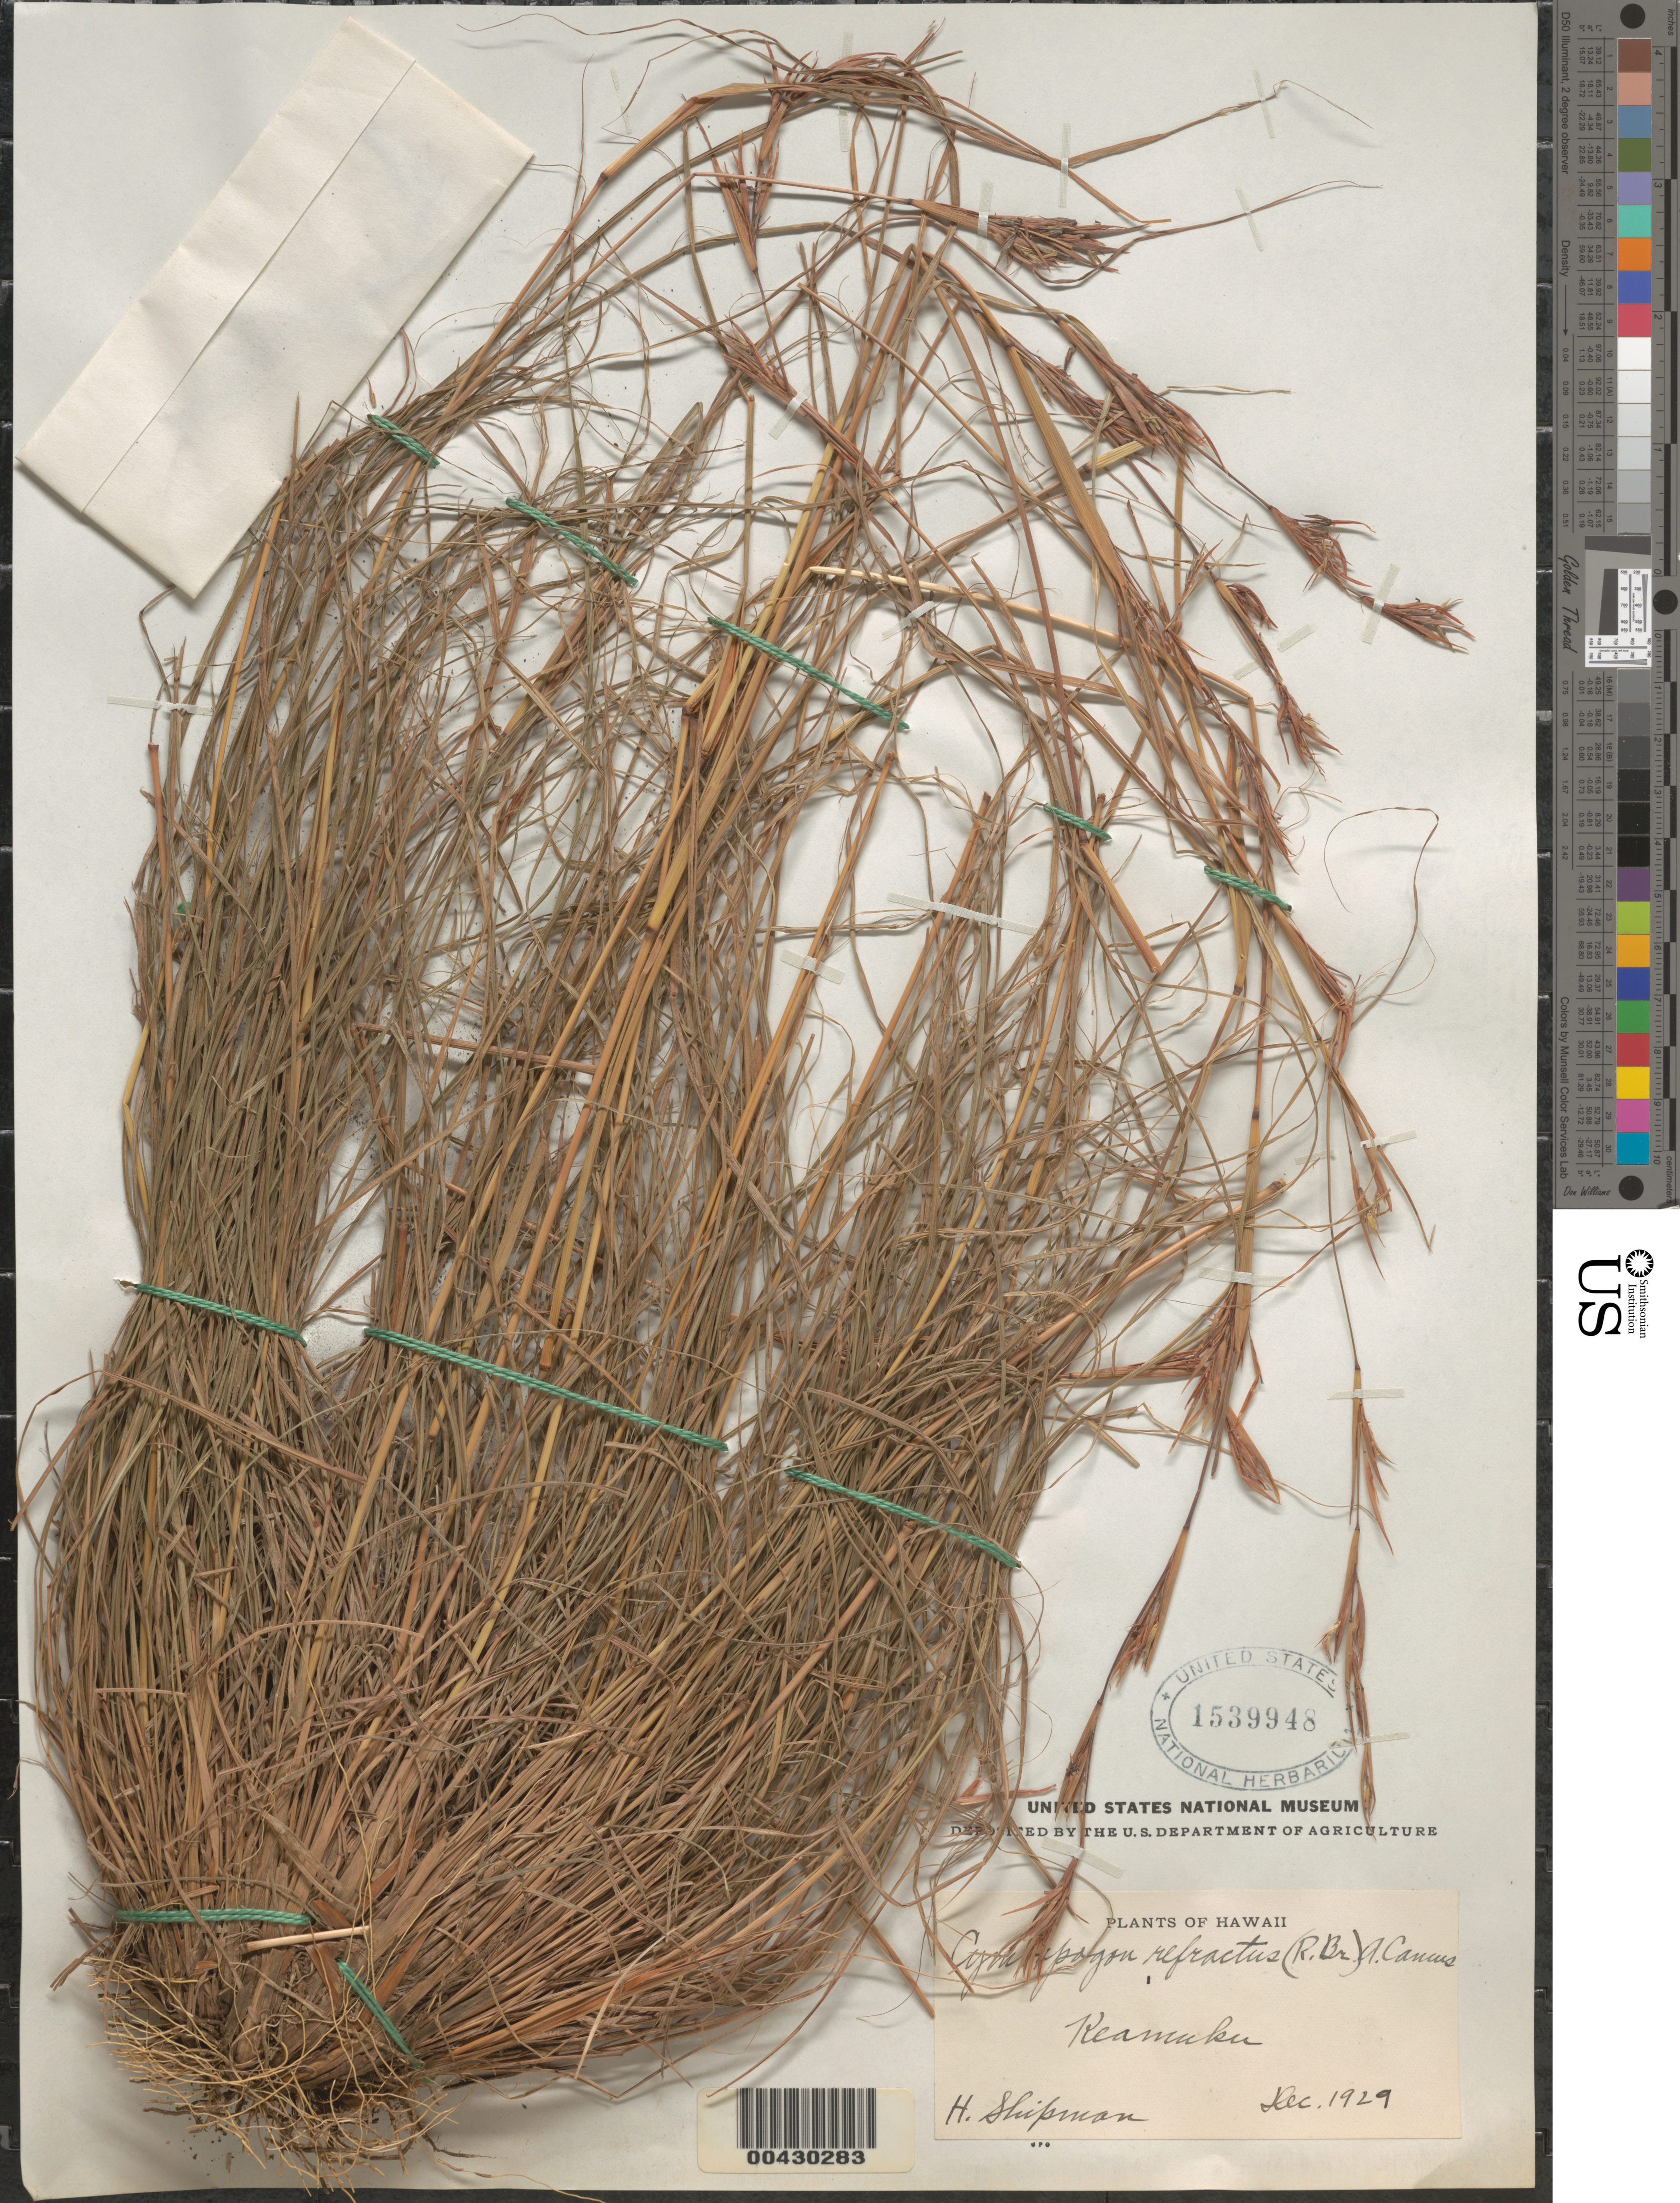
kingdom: Plantae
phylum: Tracheophyta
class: Liliopsida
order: Poales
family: Poaceae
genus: Cymbopogon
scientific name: Cymbopogon refractus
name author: (R. Br.) A. Camus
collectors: H. Shipman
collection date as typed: Dec 1929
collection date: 1929-12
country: United States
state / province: Hawaii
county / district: Hawaii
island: Hawaii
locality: Keamuku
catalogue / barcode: US 1539948